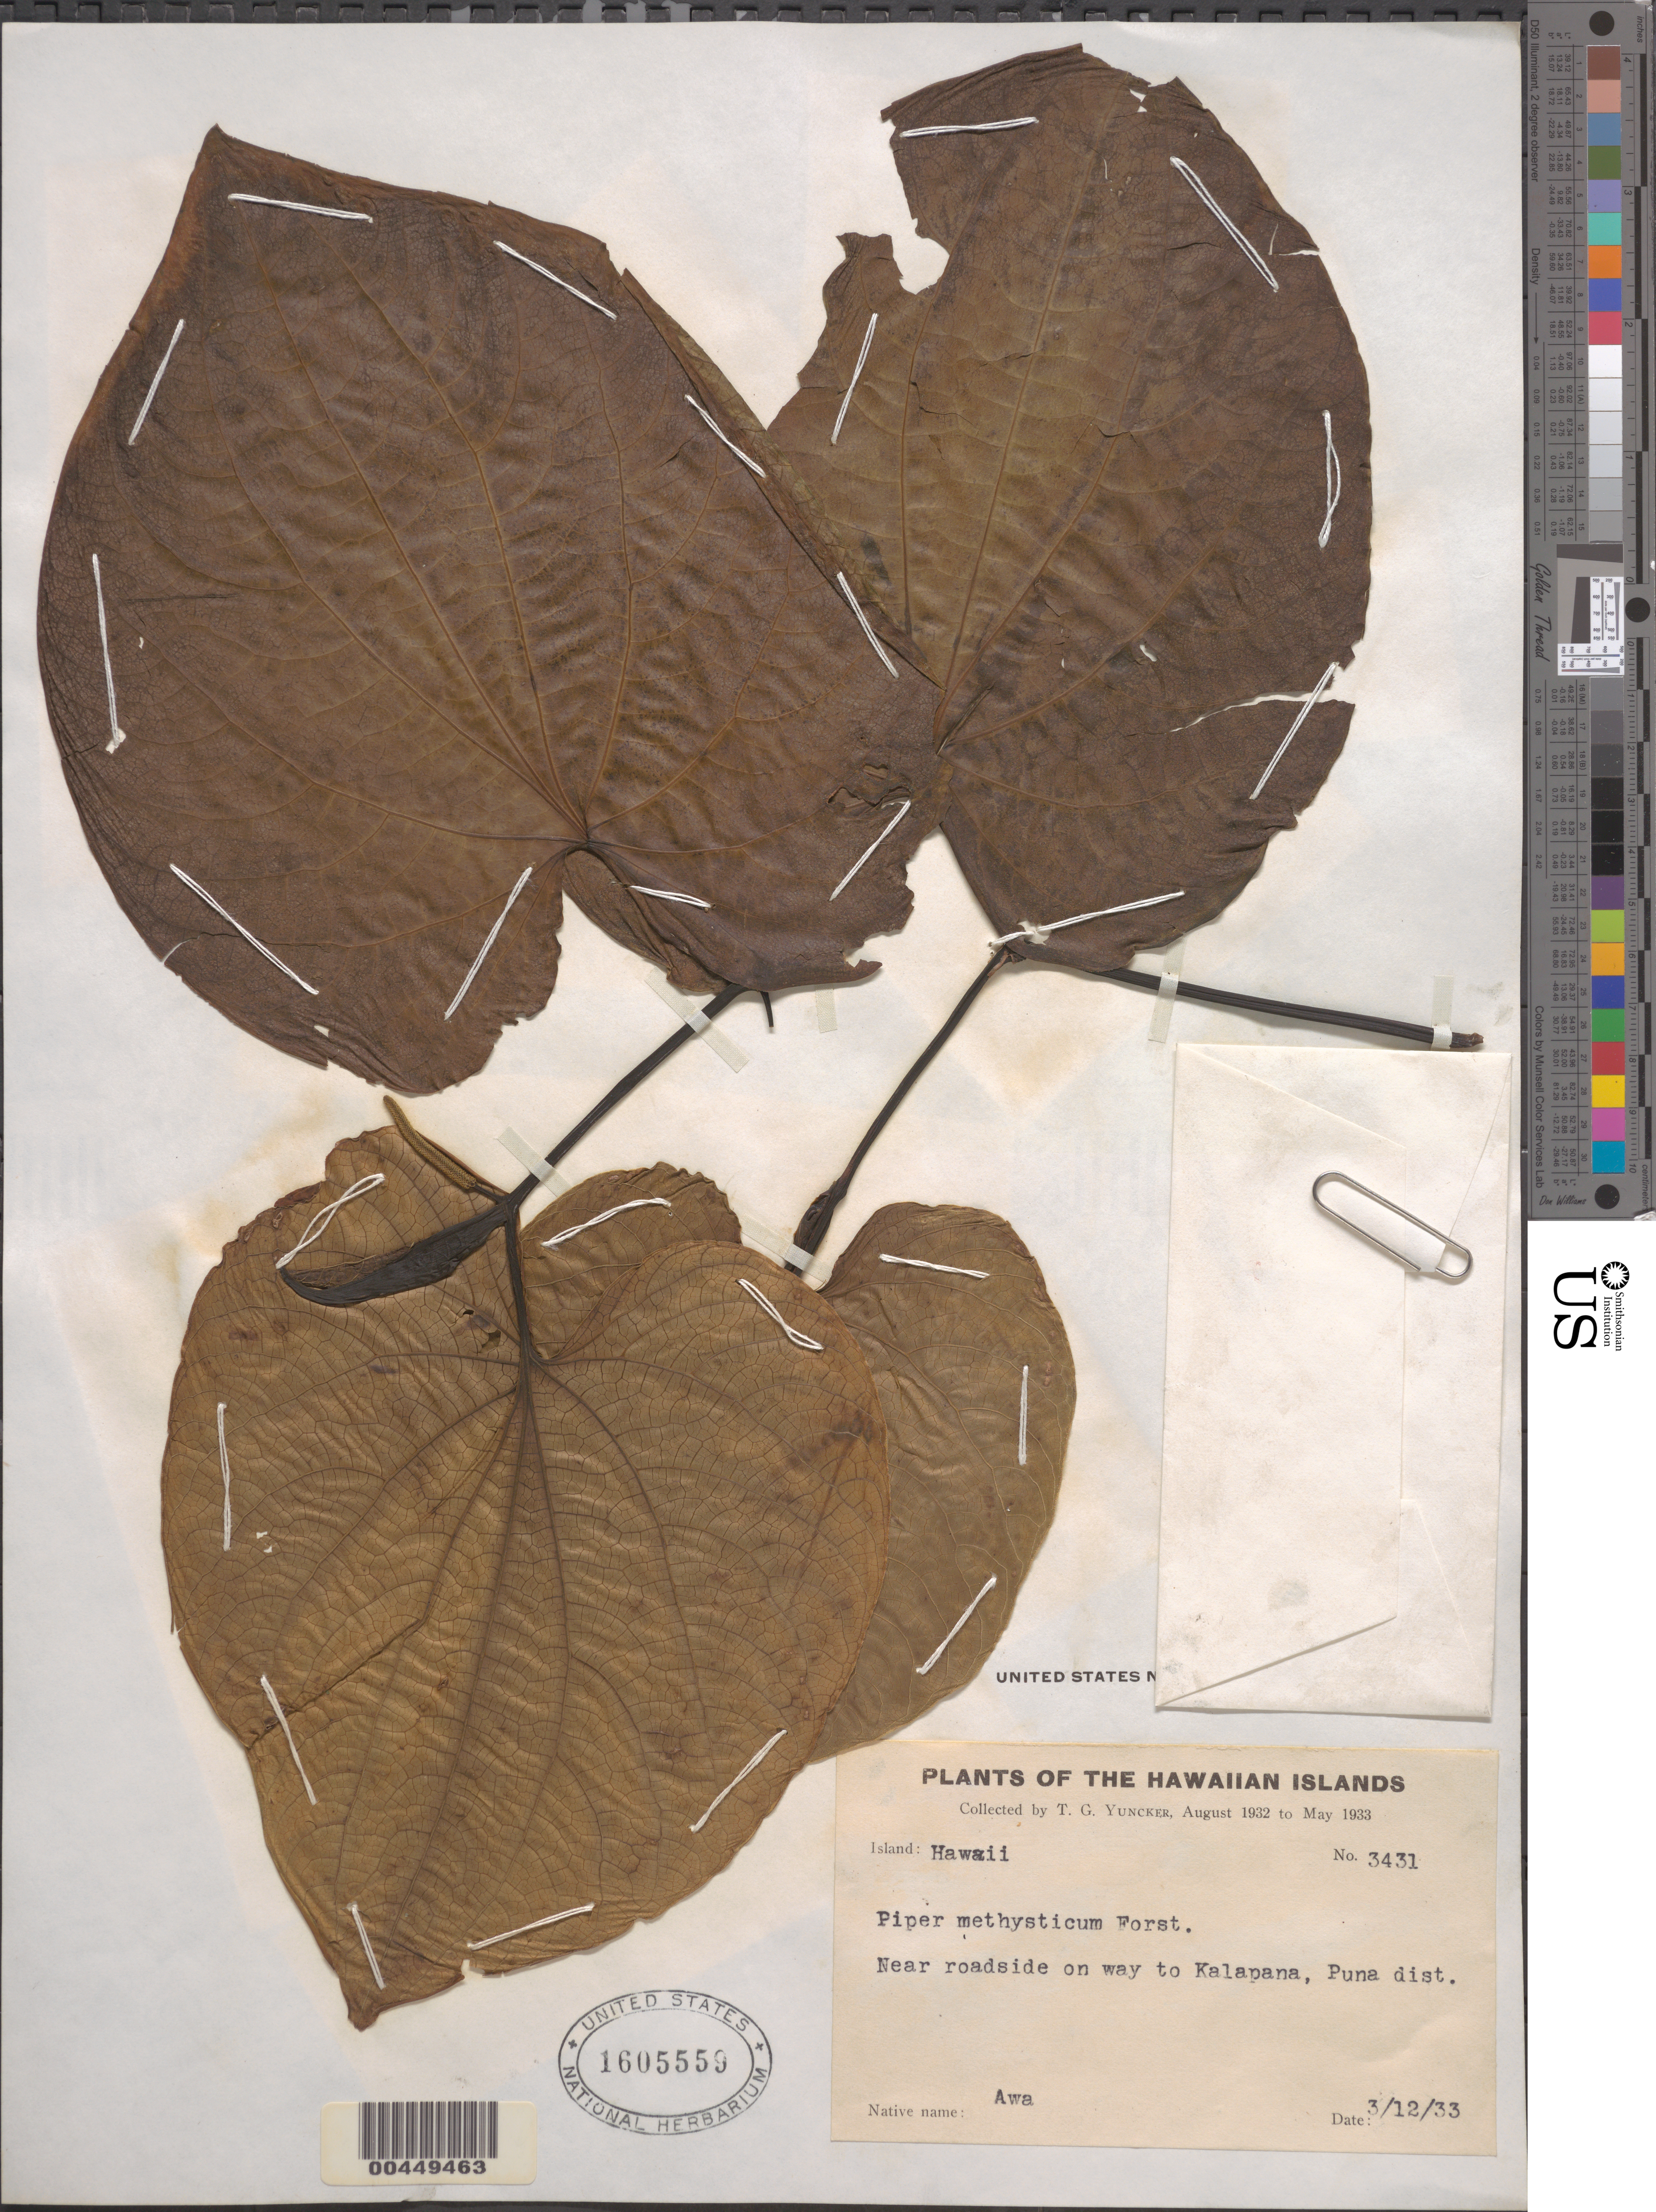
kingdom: Plantae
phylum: Tracheophyta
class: Magnoliopsida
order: Piperales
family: Piperaceae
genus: Piper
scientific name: Piper methysticum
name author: J.R. Forst. & G. Forst.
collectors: T. G. Yuncker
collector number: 3431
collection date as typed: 12 Mar 1933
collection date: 1933-03-12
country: United States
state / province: Hawaii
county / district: Hawaii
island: Hawaii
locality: Near roadside on way to Kalapana, Puna Dist.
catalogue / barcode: US 1605559